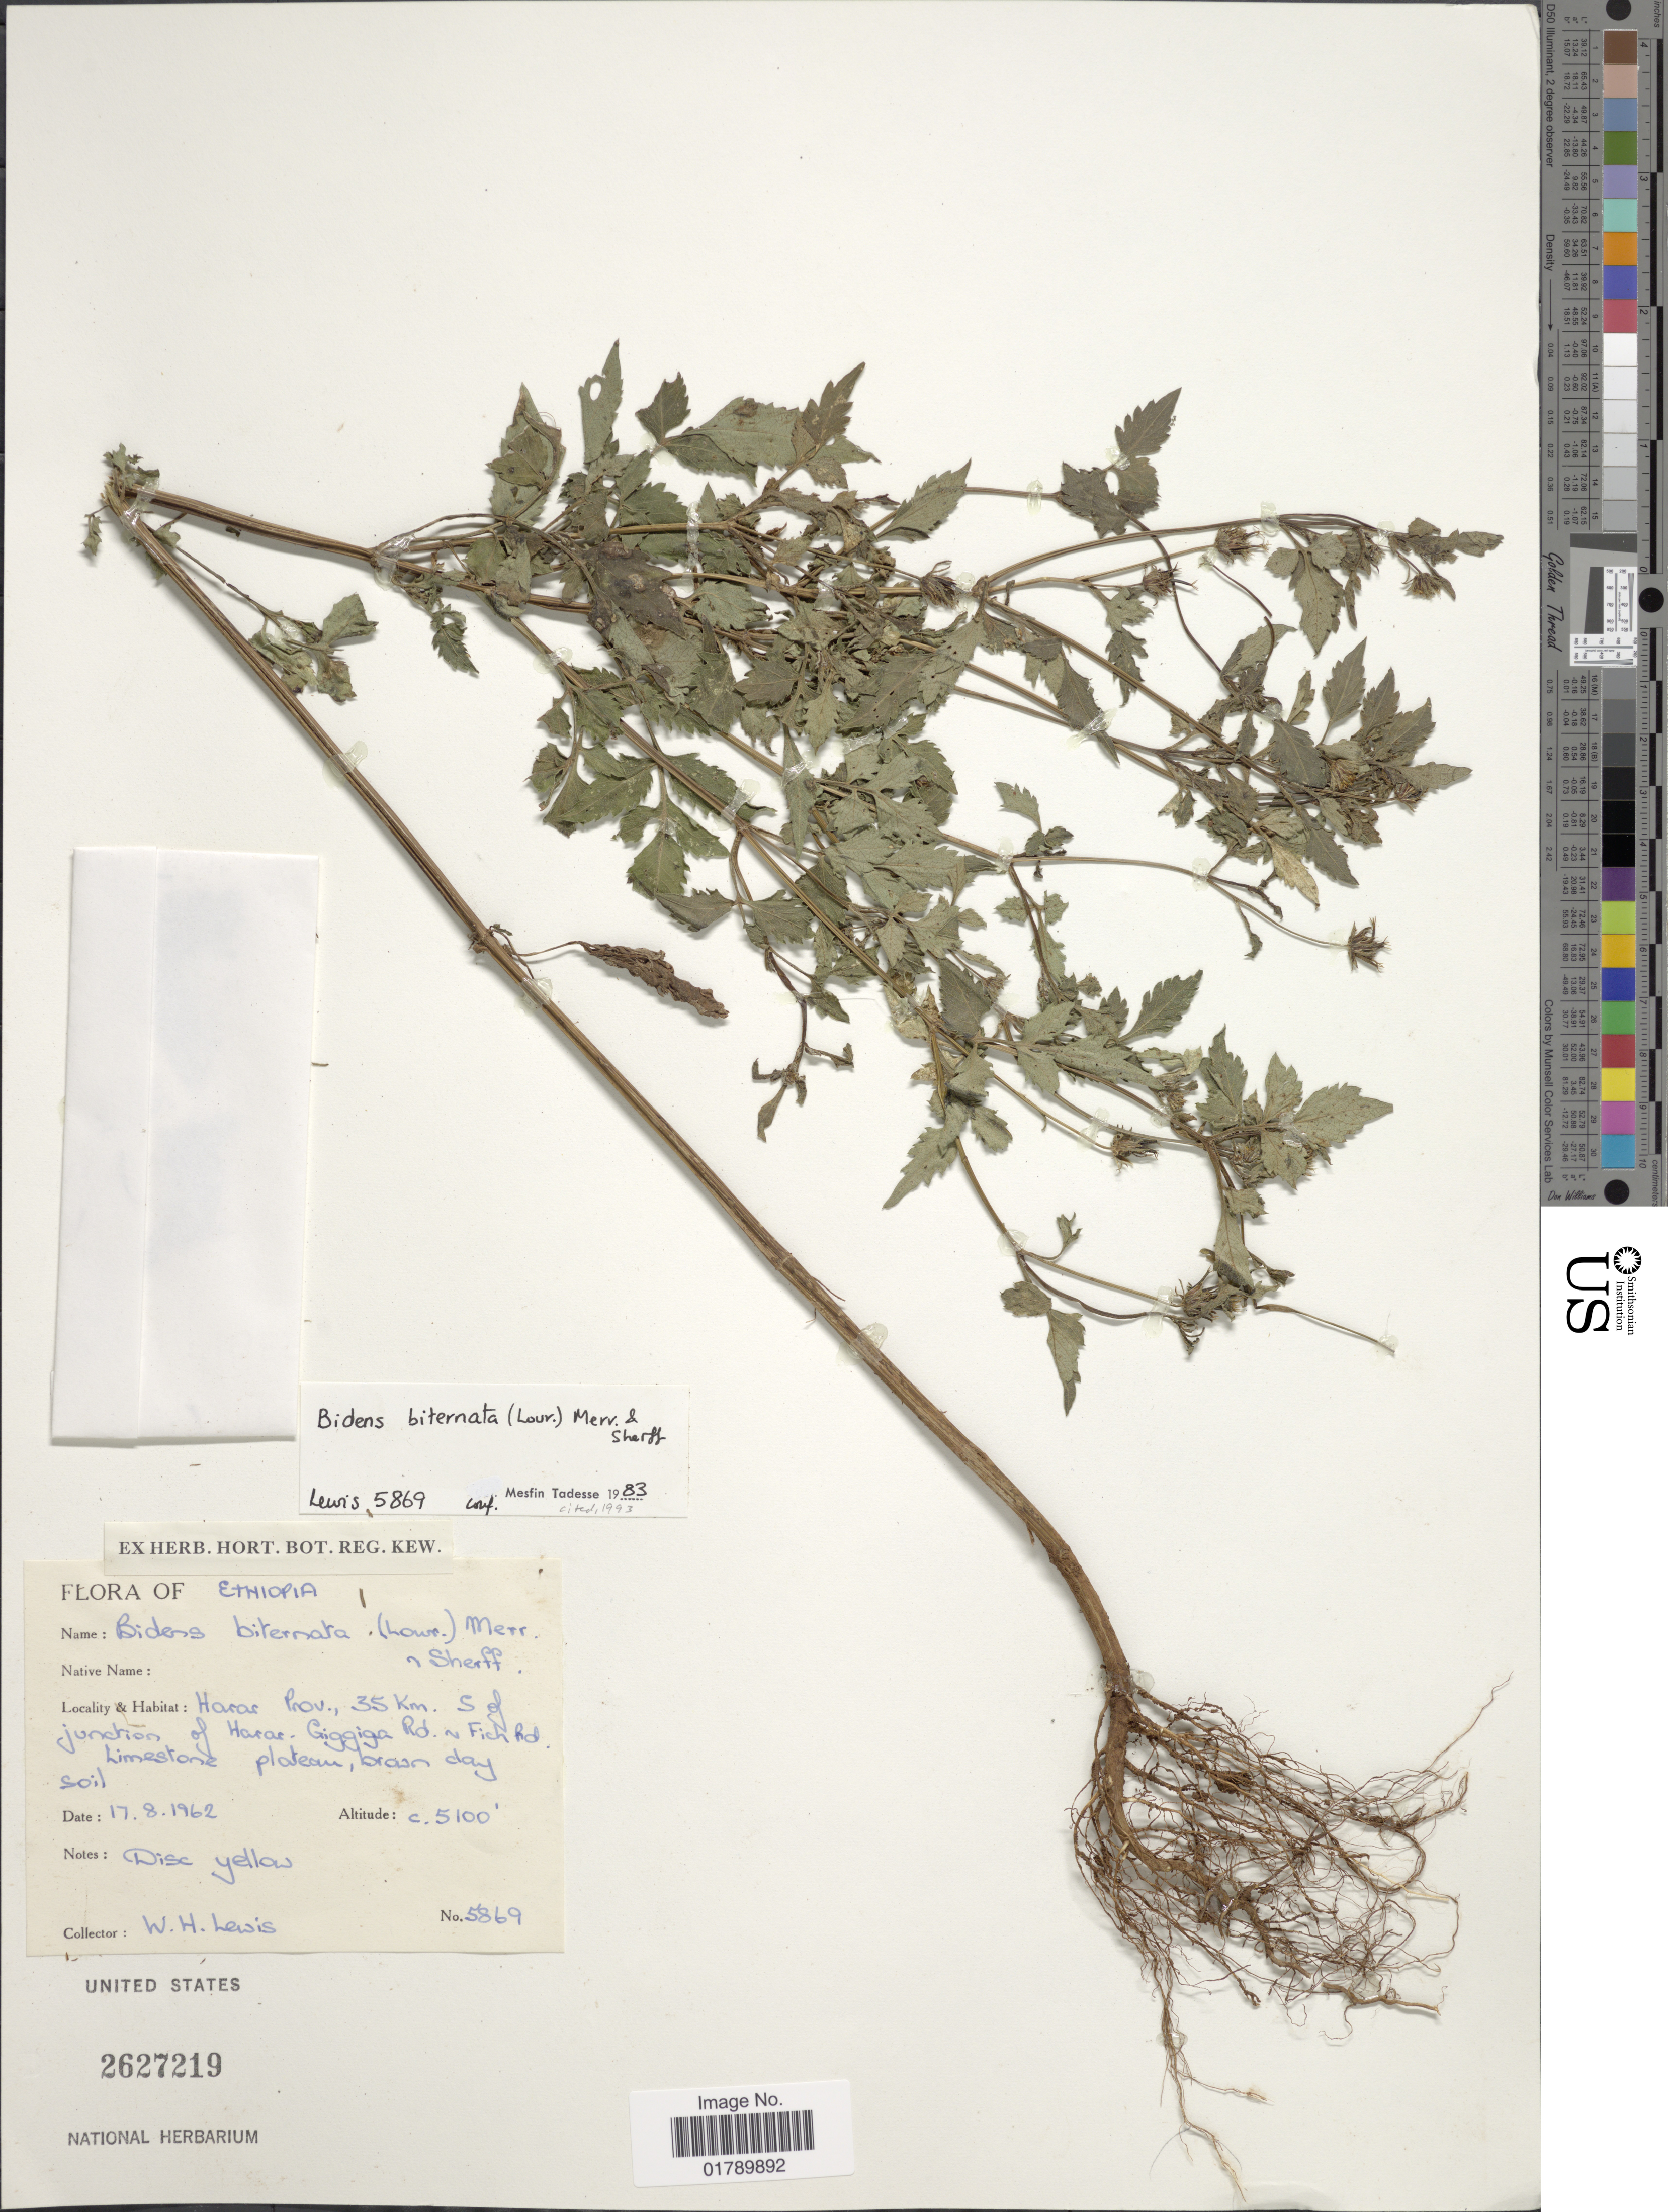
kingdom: Plantae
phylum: Tracheophyta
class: Magnoliopsida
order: Asterales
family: Asteraceae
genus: Bidens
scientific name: Bidens biternata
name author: (Lour.) Merr. & Sherff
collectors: W. H. Lewis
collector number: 5869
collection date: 1962-08-17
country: Ethiopia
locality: Harar Prov., 35 Km. S of junction of Harar. Giggia Rd. in Fich Rd.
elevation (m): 1554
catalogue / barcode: US 2627219